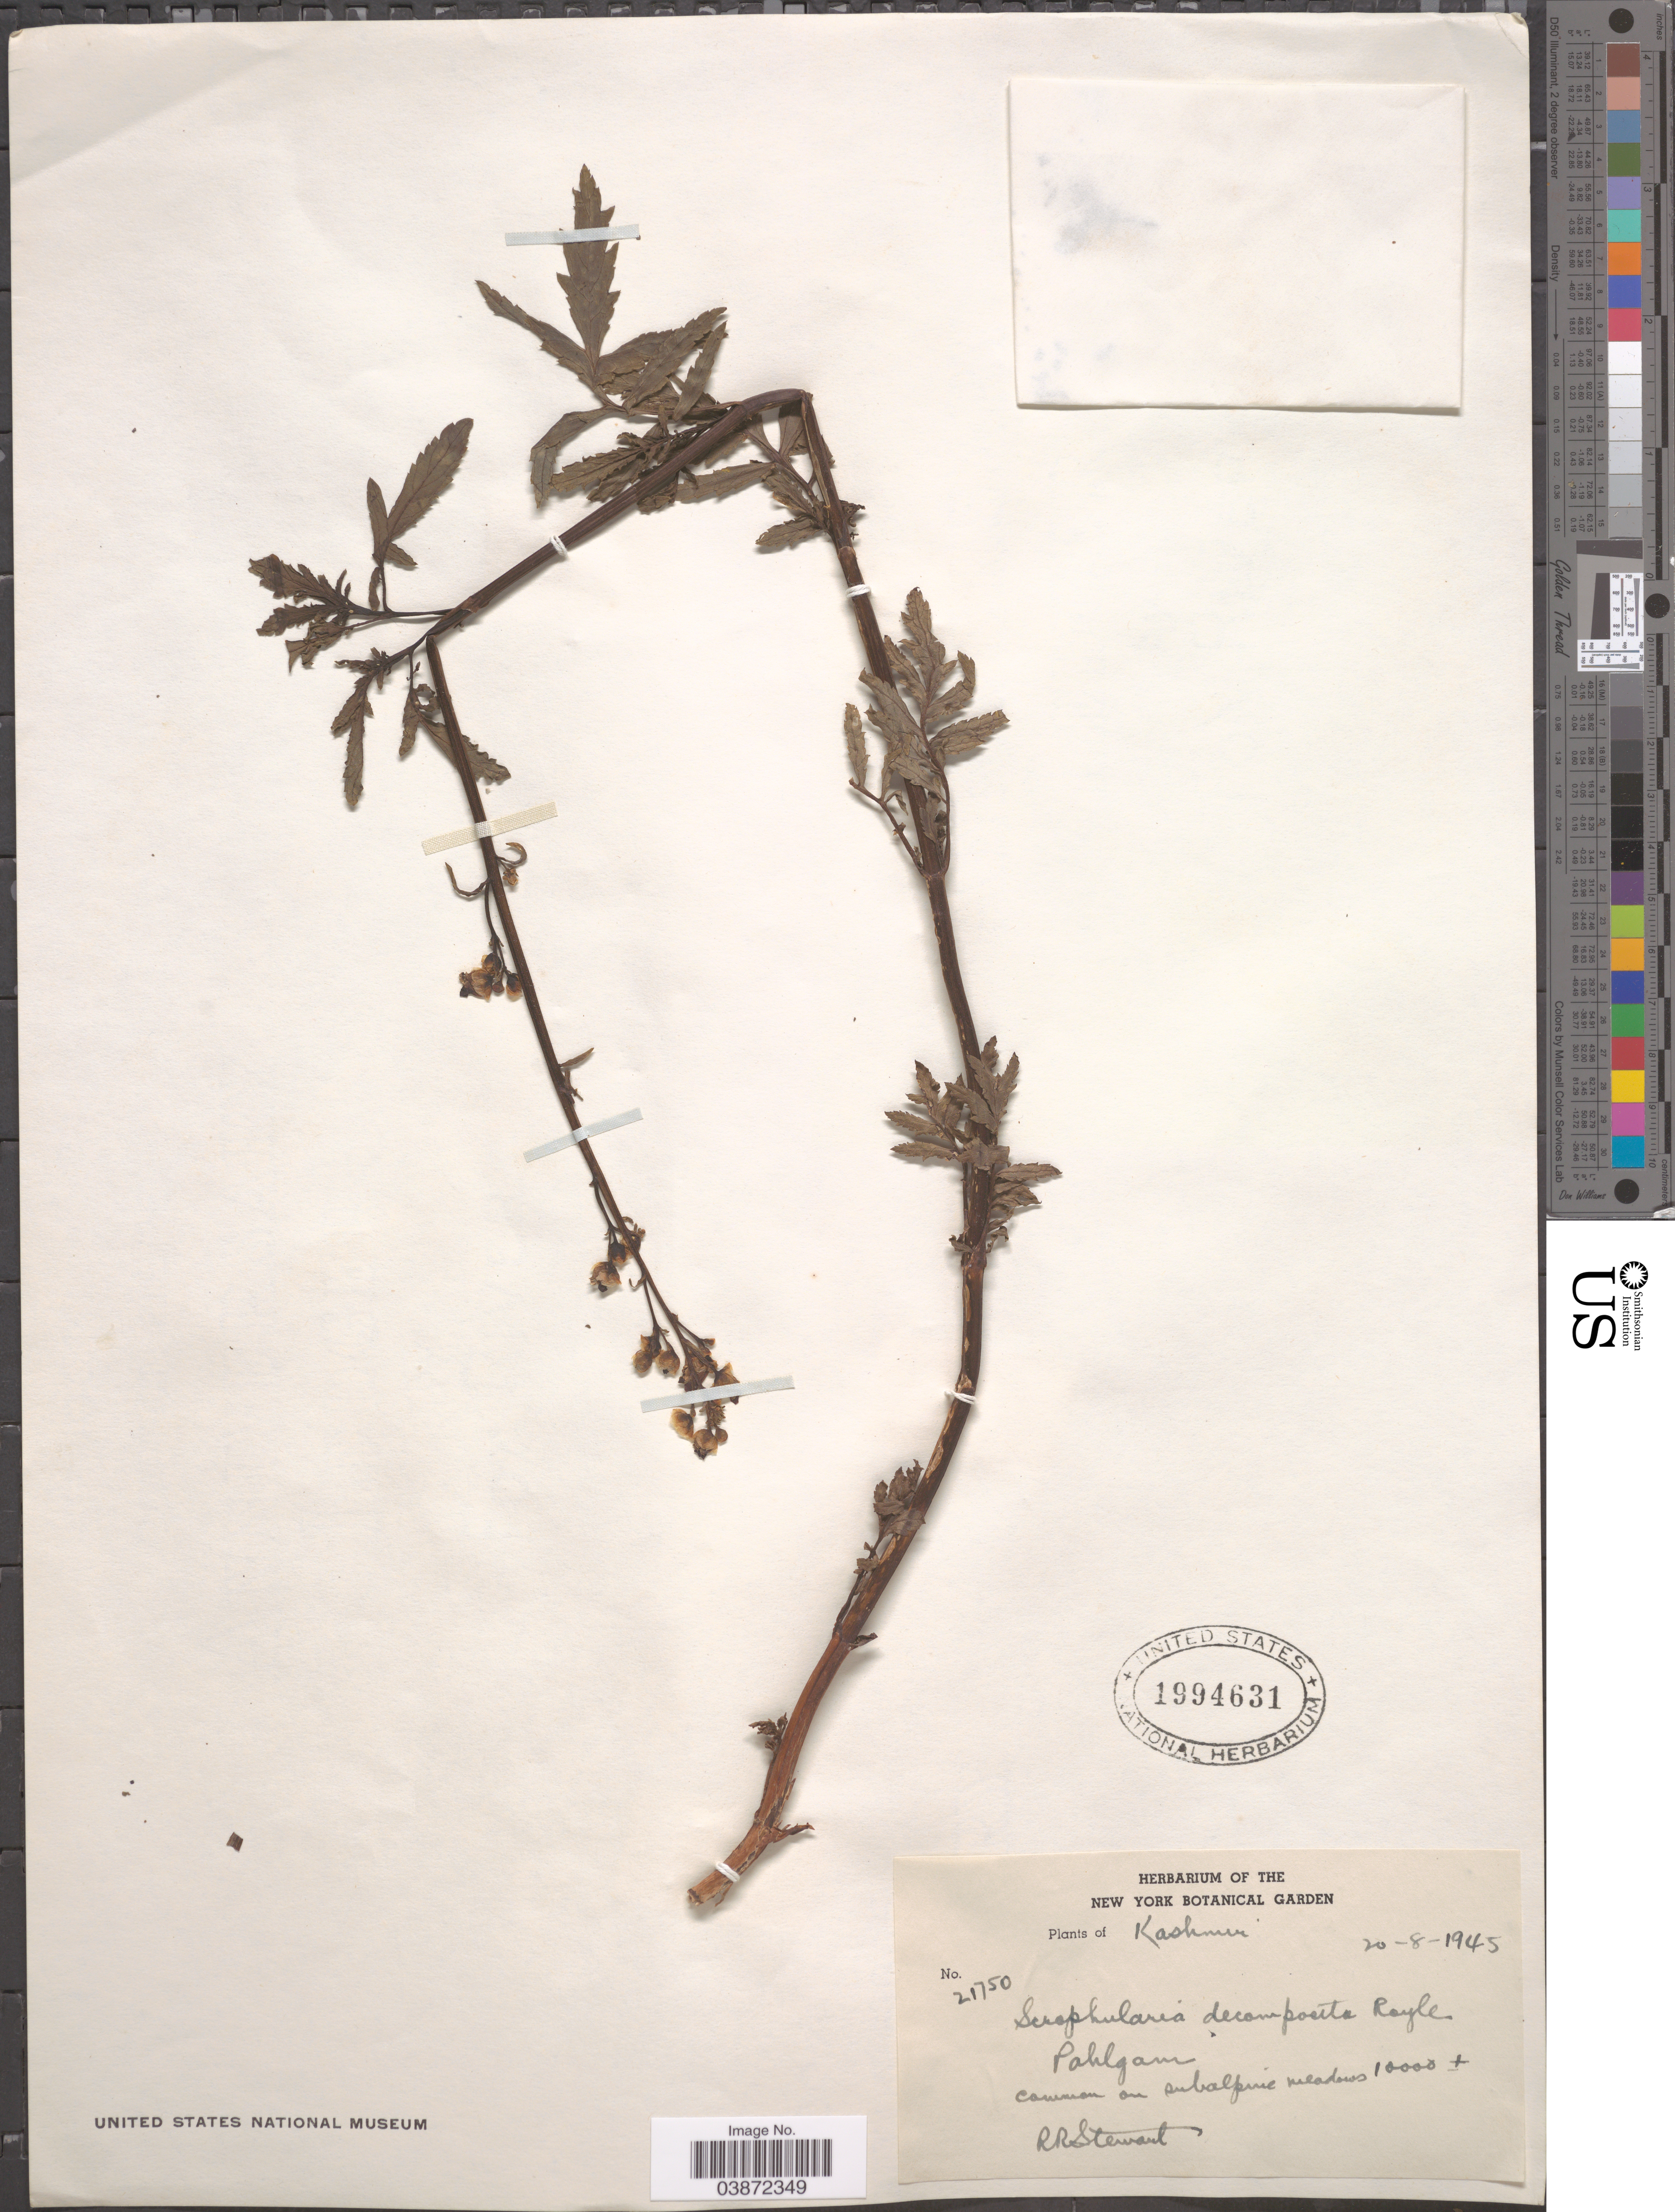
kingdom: Plantae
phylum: Tracheophyta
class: Magnoliopsida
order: Lamiales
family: Scrophulariaceae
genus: Scrophularia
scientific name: Scrophularia decomposita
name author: Royle ex Benth.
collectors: R. Stewart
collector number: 21750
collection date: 1945-08-20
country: India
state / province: Jammu and Kashmir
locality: Kashmir. Pahlgam. On subalpine meadows.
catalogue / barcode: US 1994631